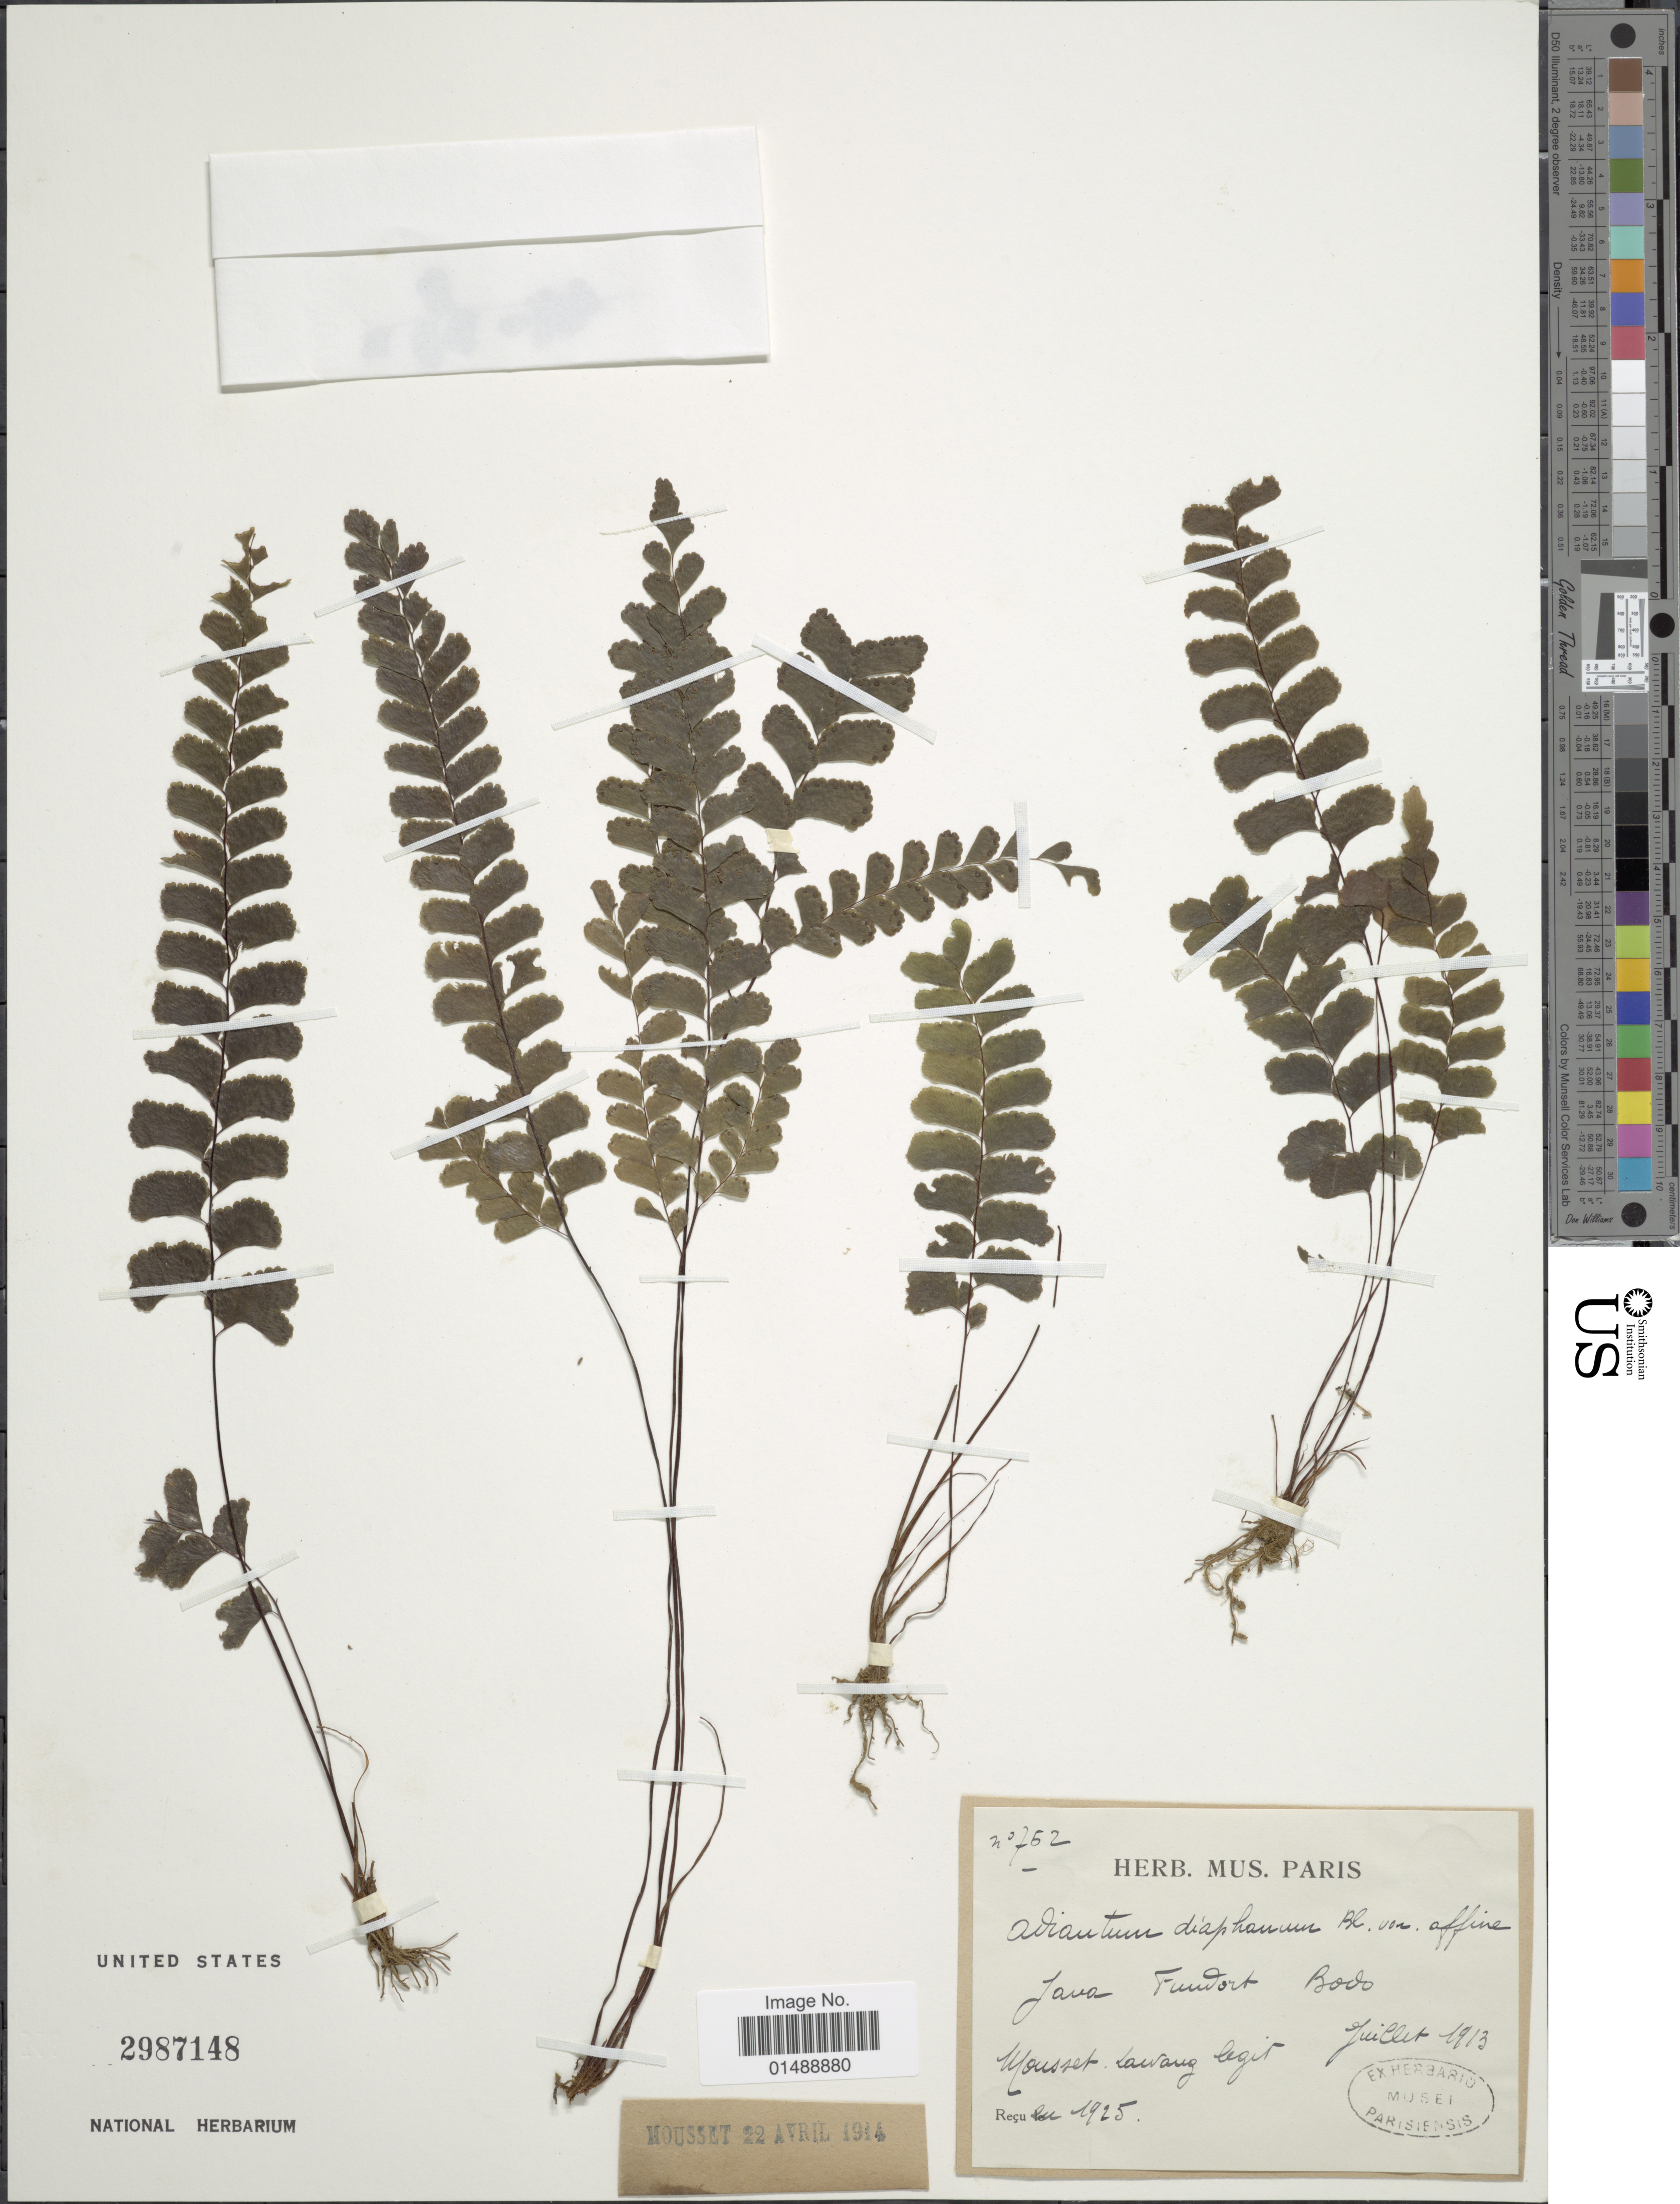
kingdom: Plantae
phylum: Tracheophyta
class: Polypodiopsida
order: Polypodiales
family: Pteridaceae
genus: Adiantum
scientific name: Adiantum diaphanum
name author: Blume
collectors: Mousset, --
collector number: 752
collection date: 1913-07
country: Indonesia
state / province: Java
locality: Fundort Bodo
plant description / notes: "Bodo" corrected to "Fundort Bodo"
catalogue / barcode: US 2987148